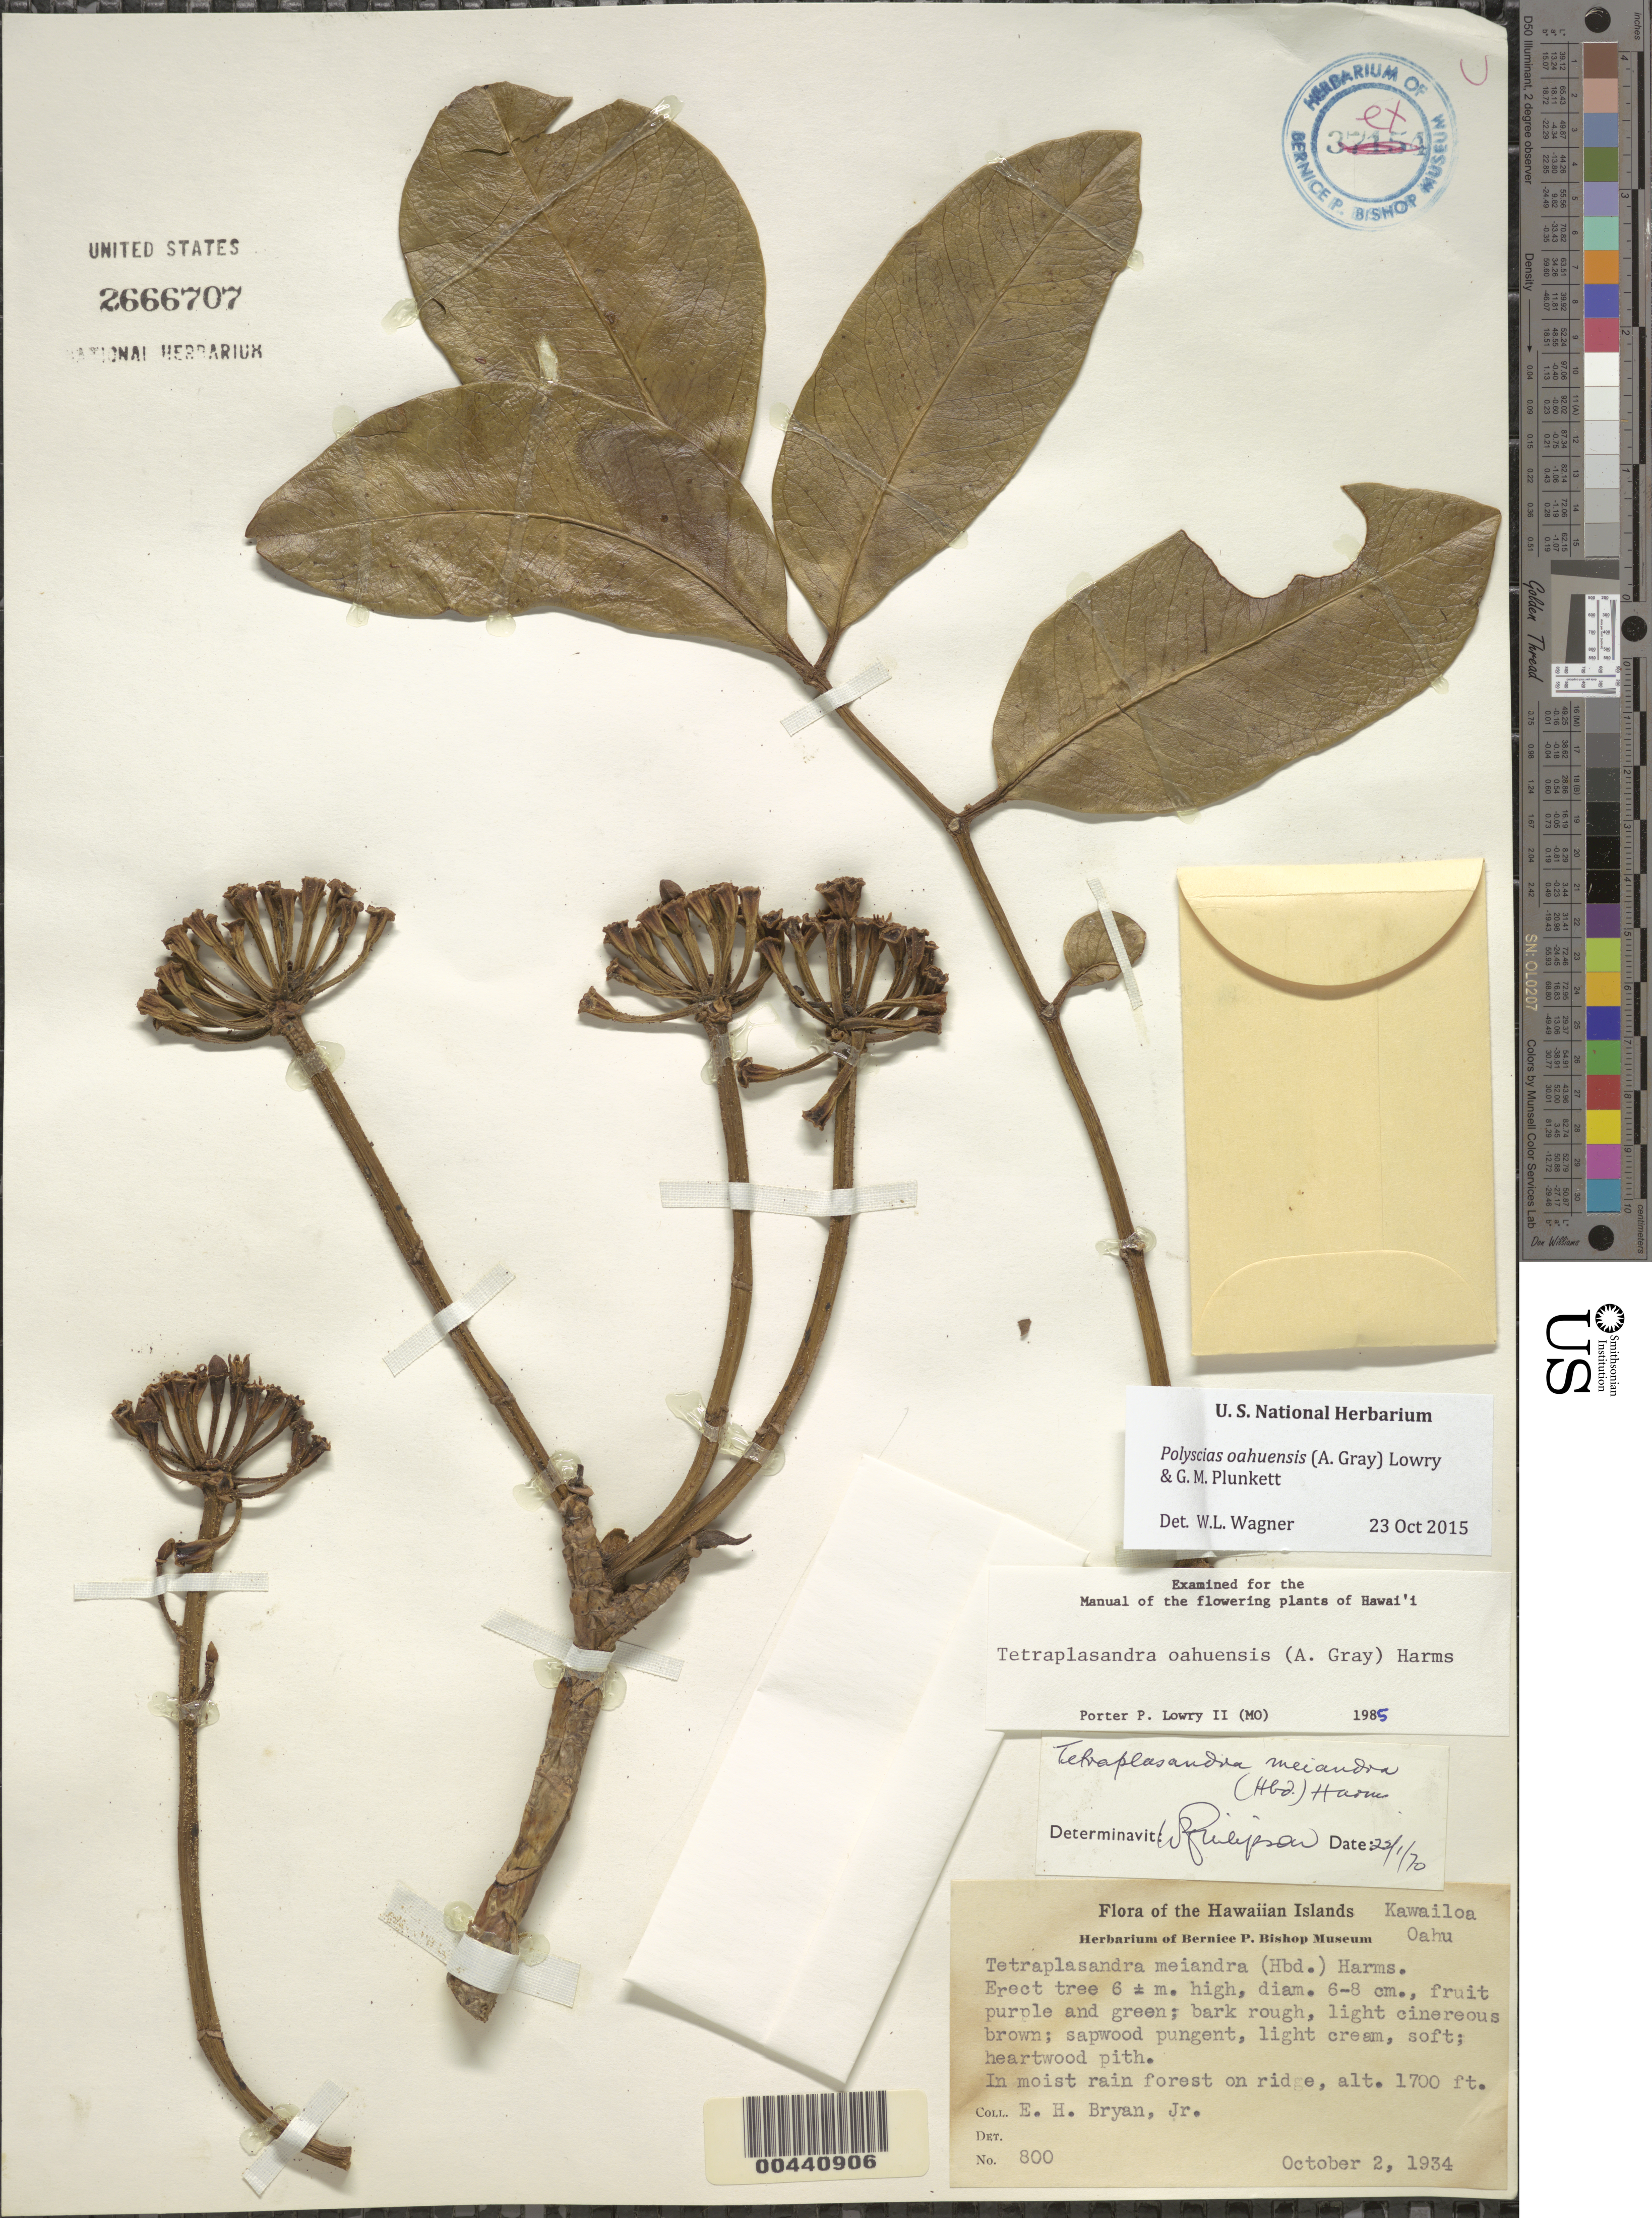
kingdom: Plantae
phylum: Tracheophyta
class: Magnoliopsida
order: Apiales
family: Araliaceae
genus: Polyscias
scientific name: Polyscias oahuensis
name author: (A. Gray) Lowry & G. M. Plunkett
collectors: E. Bryan Jr.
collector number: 800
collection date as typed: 2 Oct 1934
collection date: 1934-10-02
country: United States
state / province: Hawaii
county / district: Honolulu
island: Oahu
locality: Kawailoa, on ridge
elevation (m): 518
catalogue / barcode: US 2666707